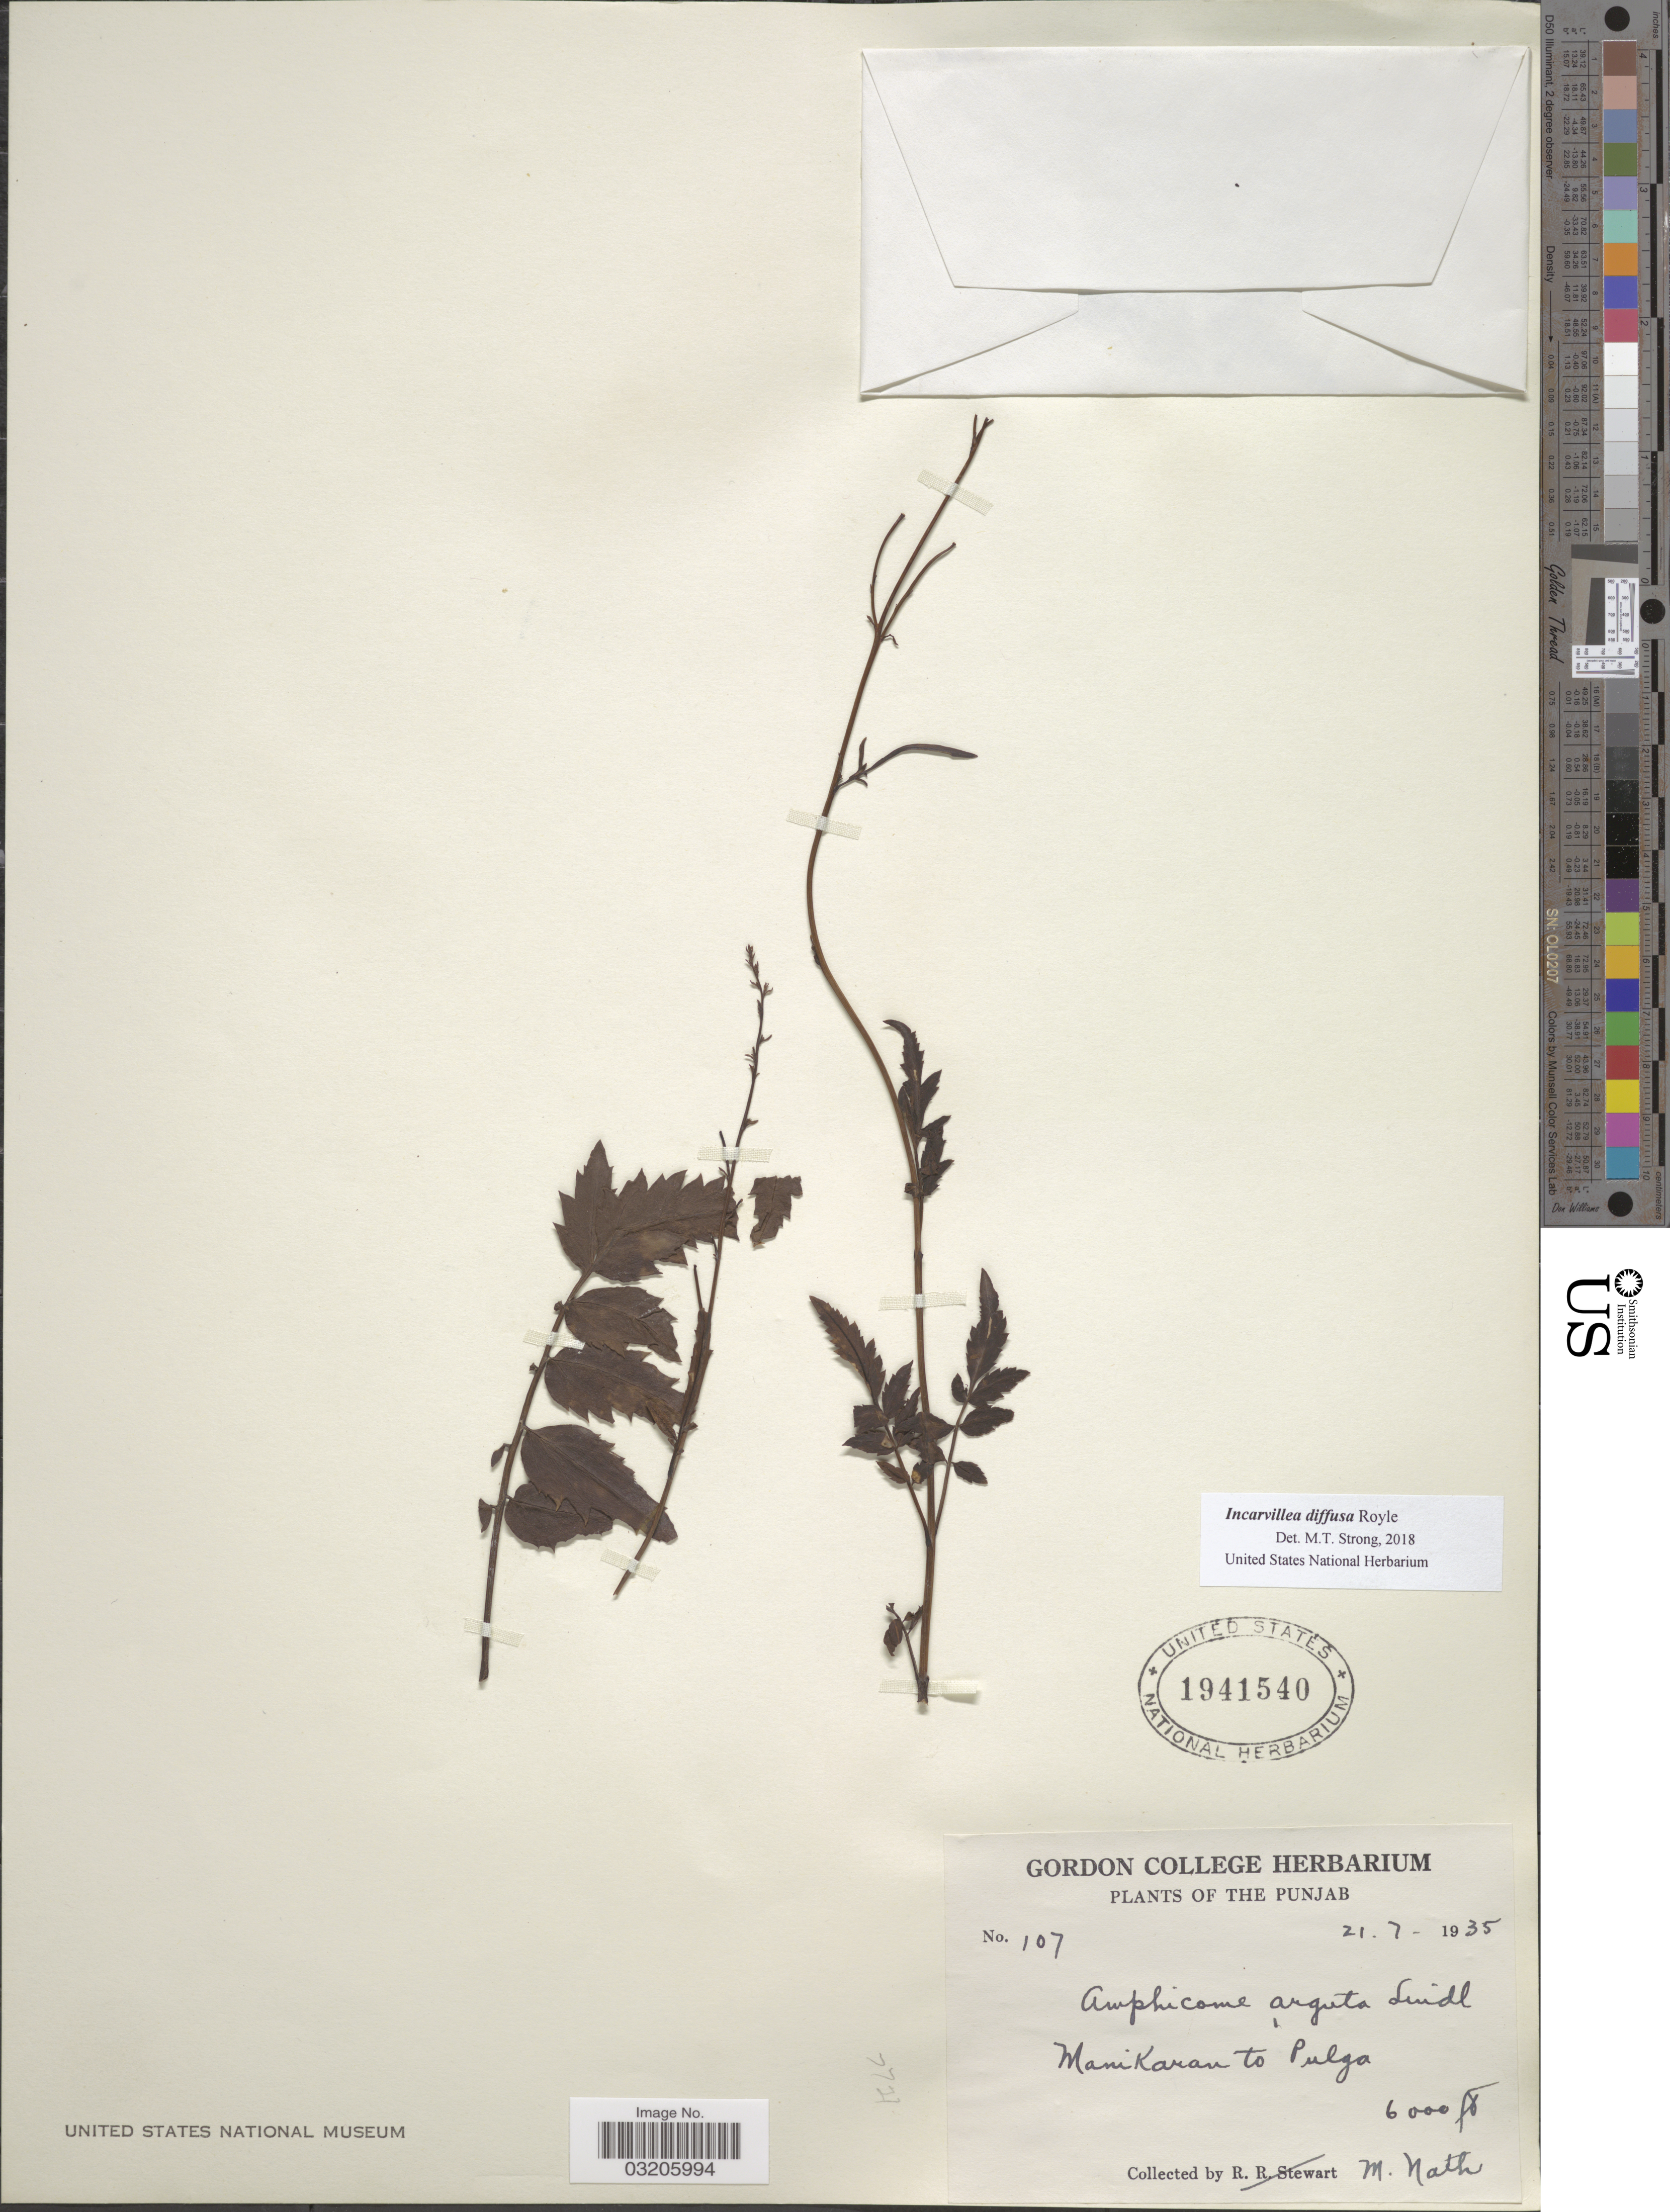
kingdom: Plantae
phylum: Tracheophyta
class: Magnoliopsida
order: Lamiales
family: Bignoniaceae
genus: Incarvillea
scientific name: Incarvillea diffusa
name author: Royle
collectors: M. Nath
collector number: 107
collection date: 1935-07-21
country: India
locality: Manikaran to Pulga.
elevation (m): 1829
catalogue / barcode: US 1941540